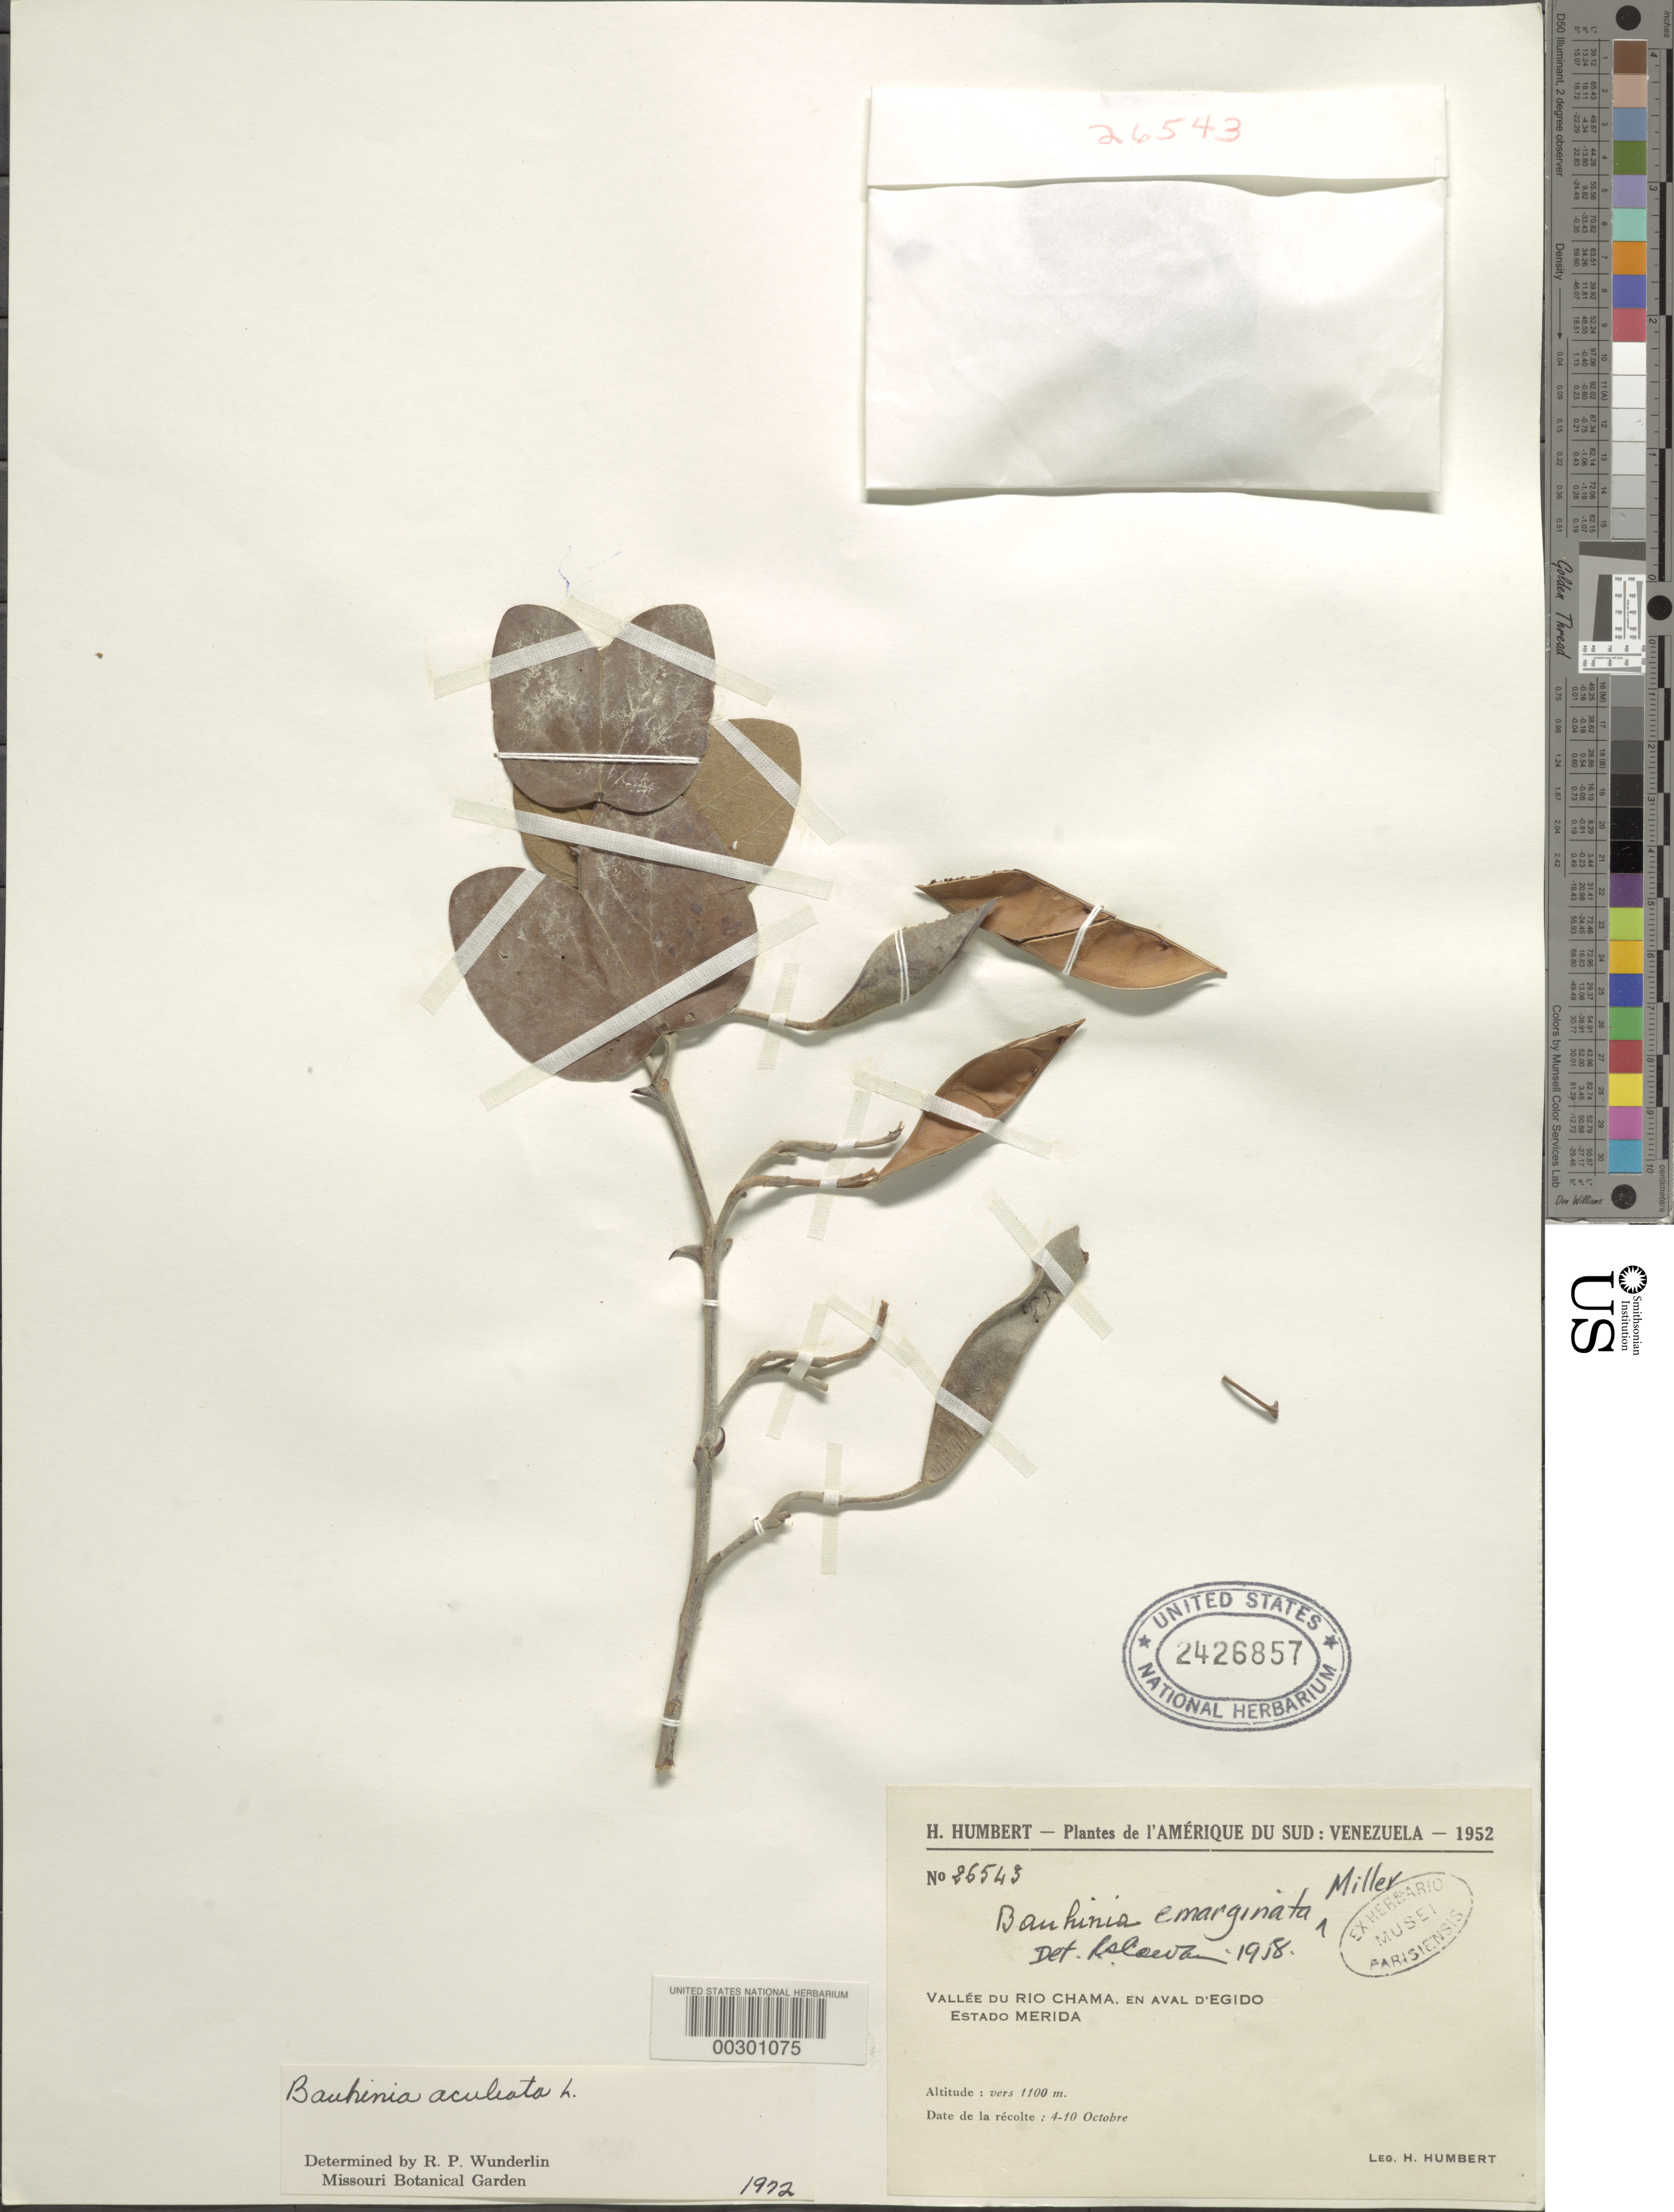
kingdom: Plantae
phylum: Tracheophyta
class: Magnoliopsida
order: Fabales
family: Fabaceae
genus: Bauhinia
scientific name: Bauhinia aculeata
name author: L.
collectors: H. Humbert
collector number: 26543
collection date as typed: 04 Oct 1952 to 10 Oct 1952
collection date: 1952-10-04/1952-10-10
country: Venezuela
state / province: Mérida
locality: Valley of rio chama, downstream from egido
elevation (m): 1100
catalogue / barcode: US 2426857